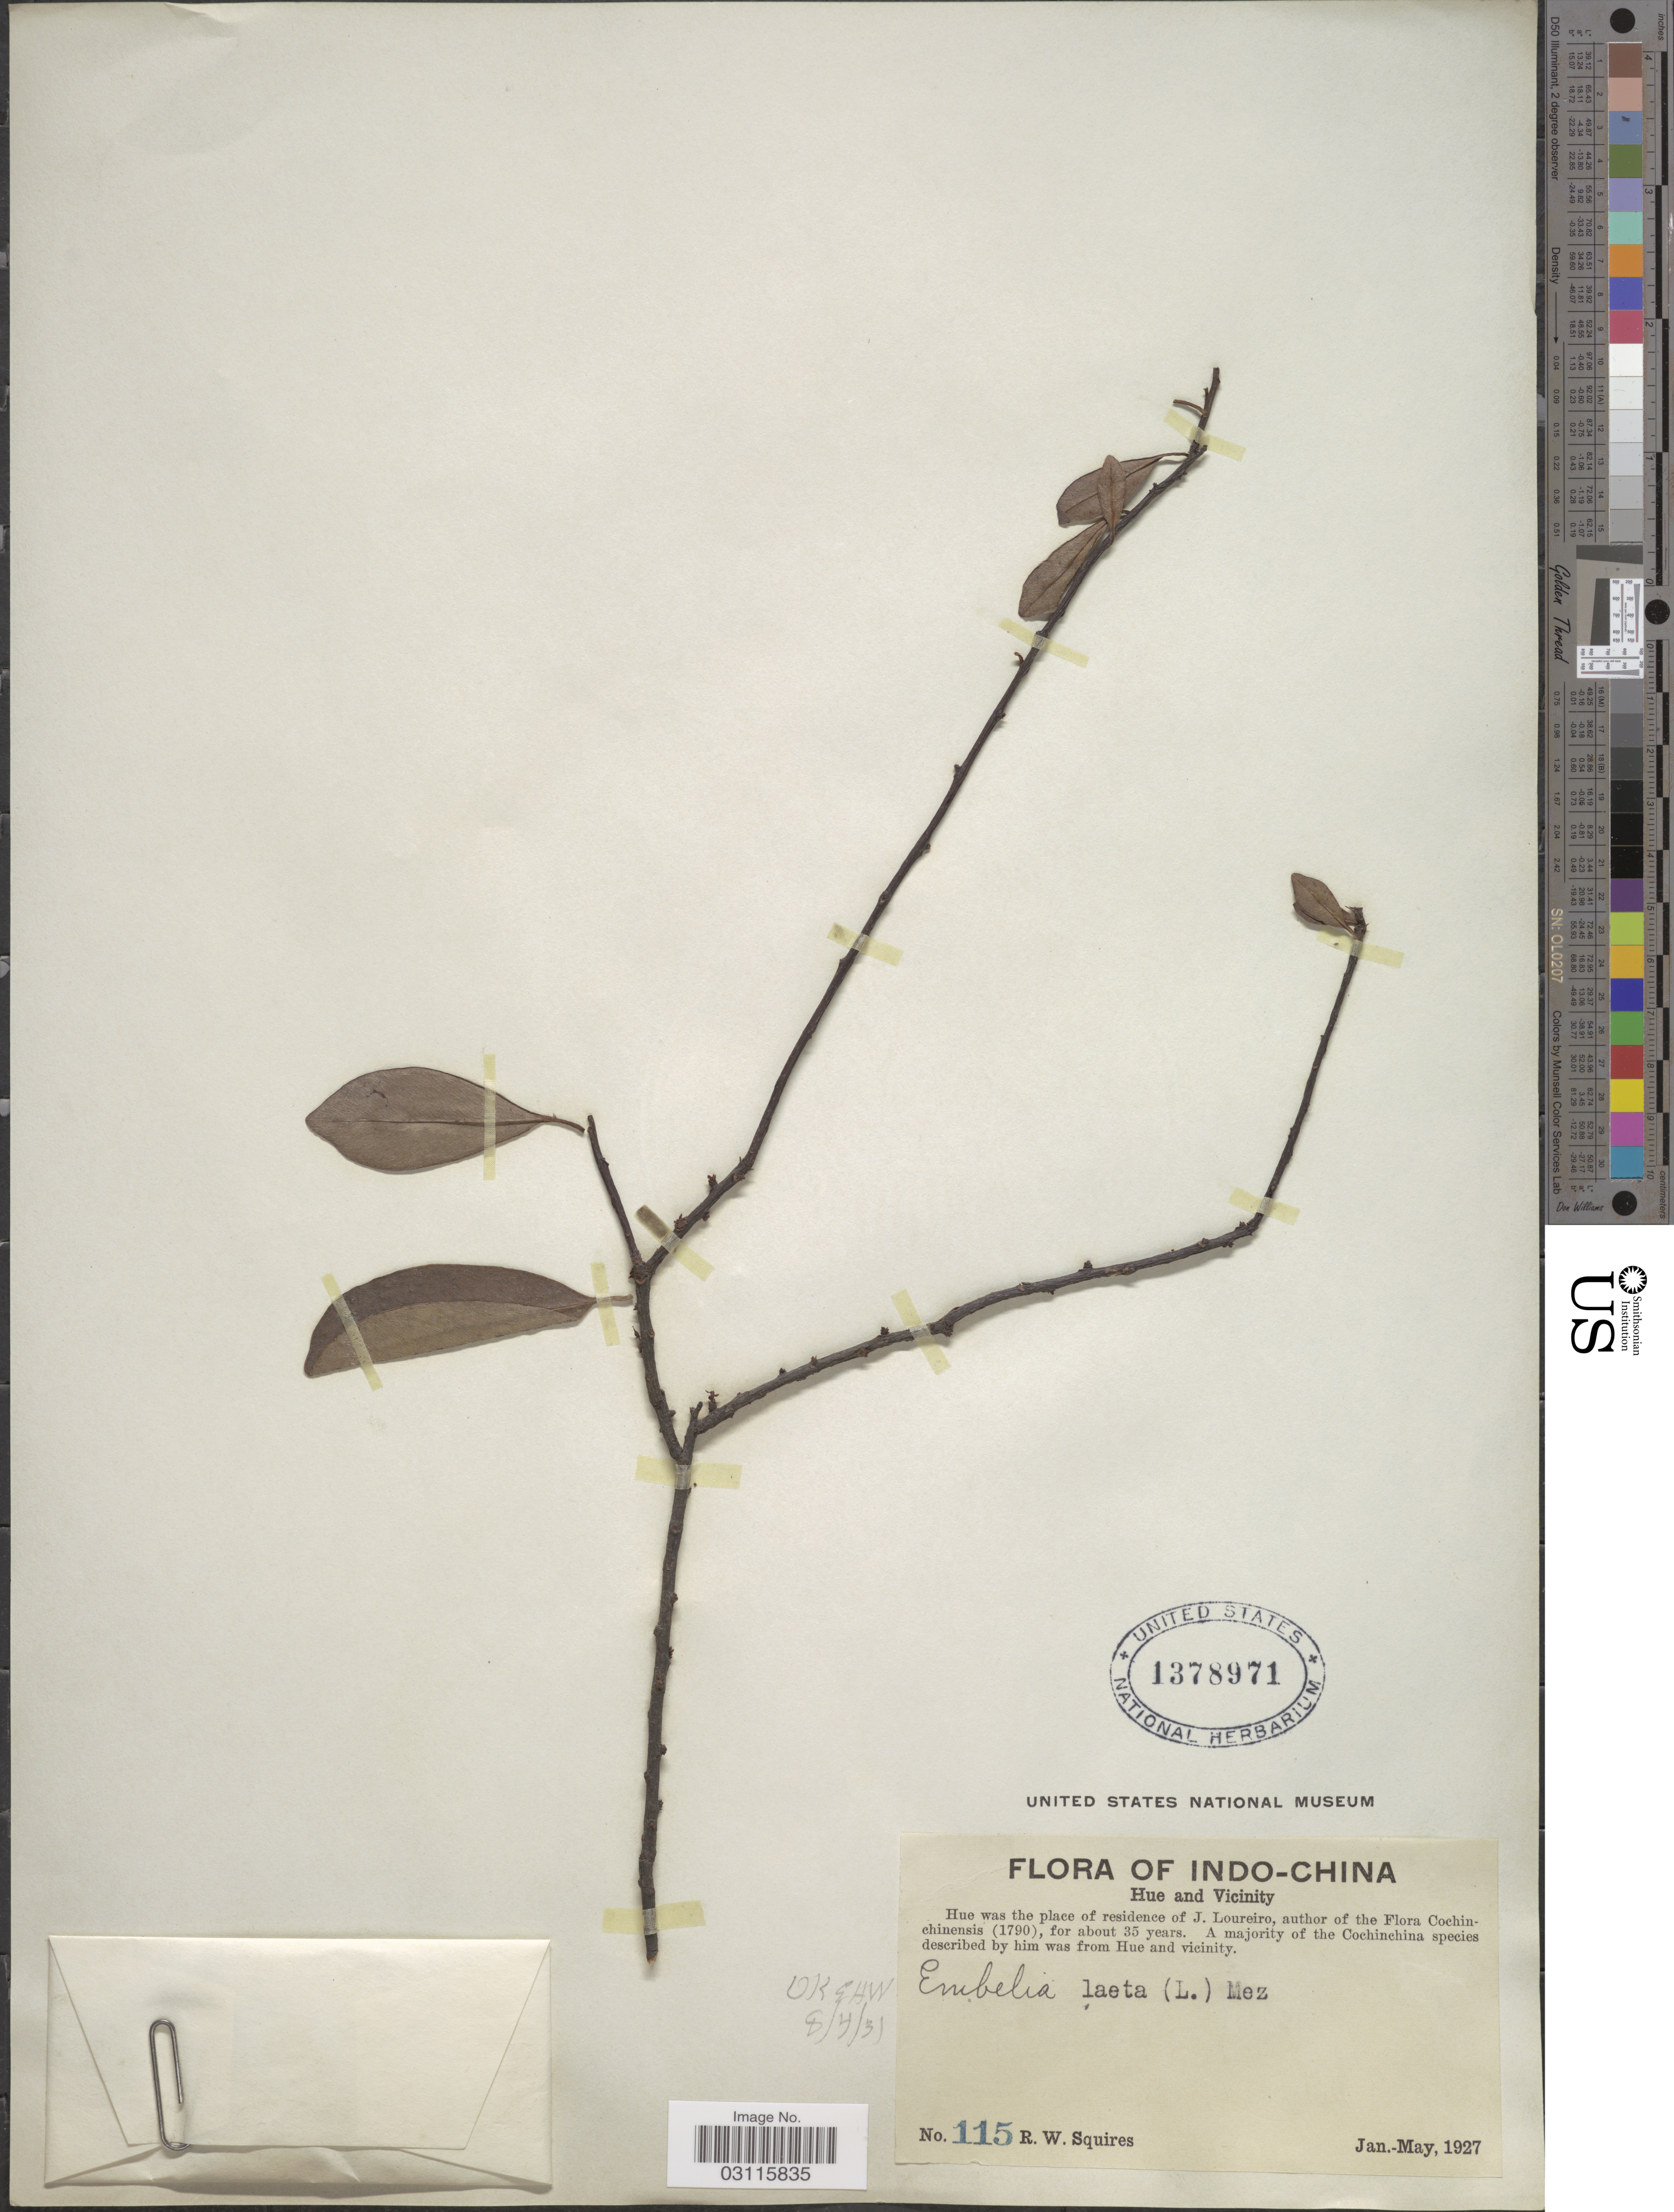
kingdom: Plantae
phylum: Tracheophyta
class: Magnoliopsida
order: Ericales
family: Primulaceae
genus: Embelia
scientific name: Embelia laeta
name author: (L.) Mez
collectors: R. Squires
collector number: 115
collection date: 1927-01/1927-05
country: Vietnam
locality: Indo-China. Hue and Vicinity.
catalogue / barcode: US 1378971